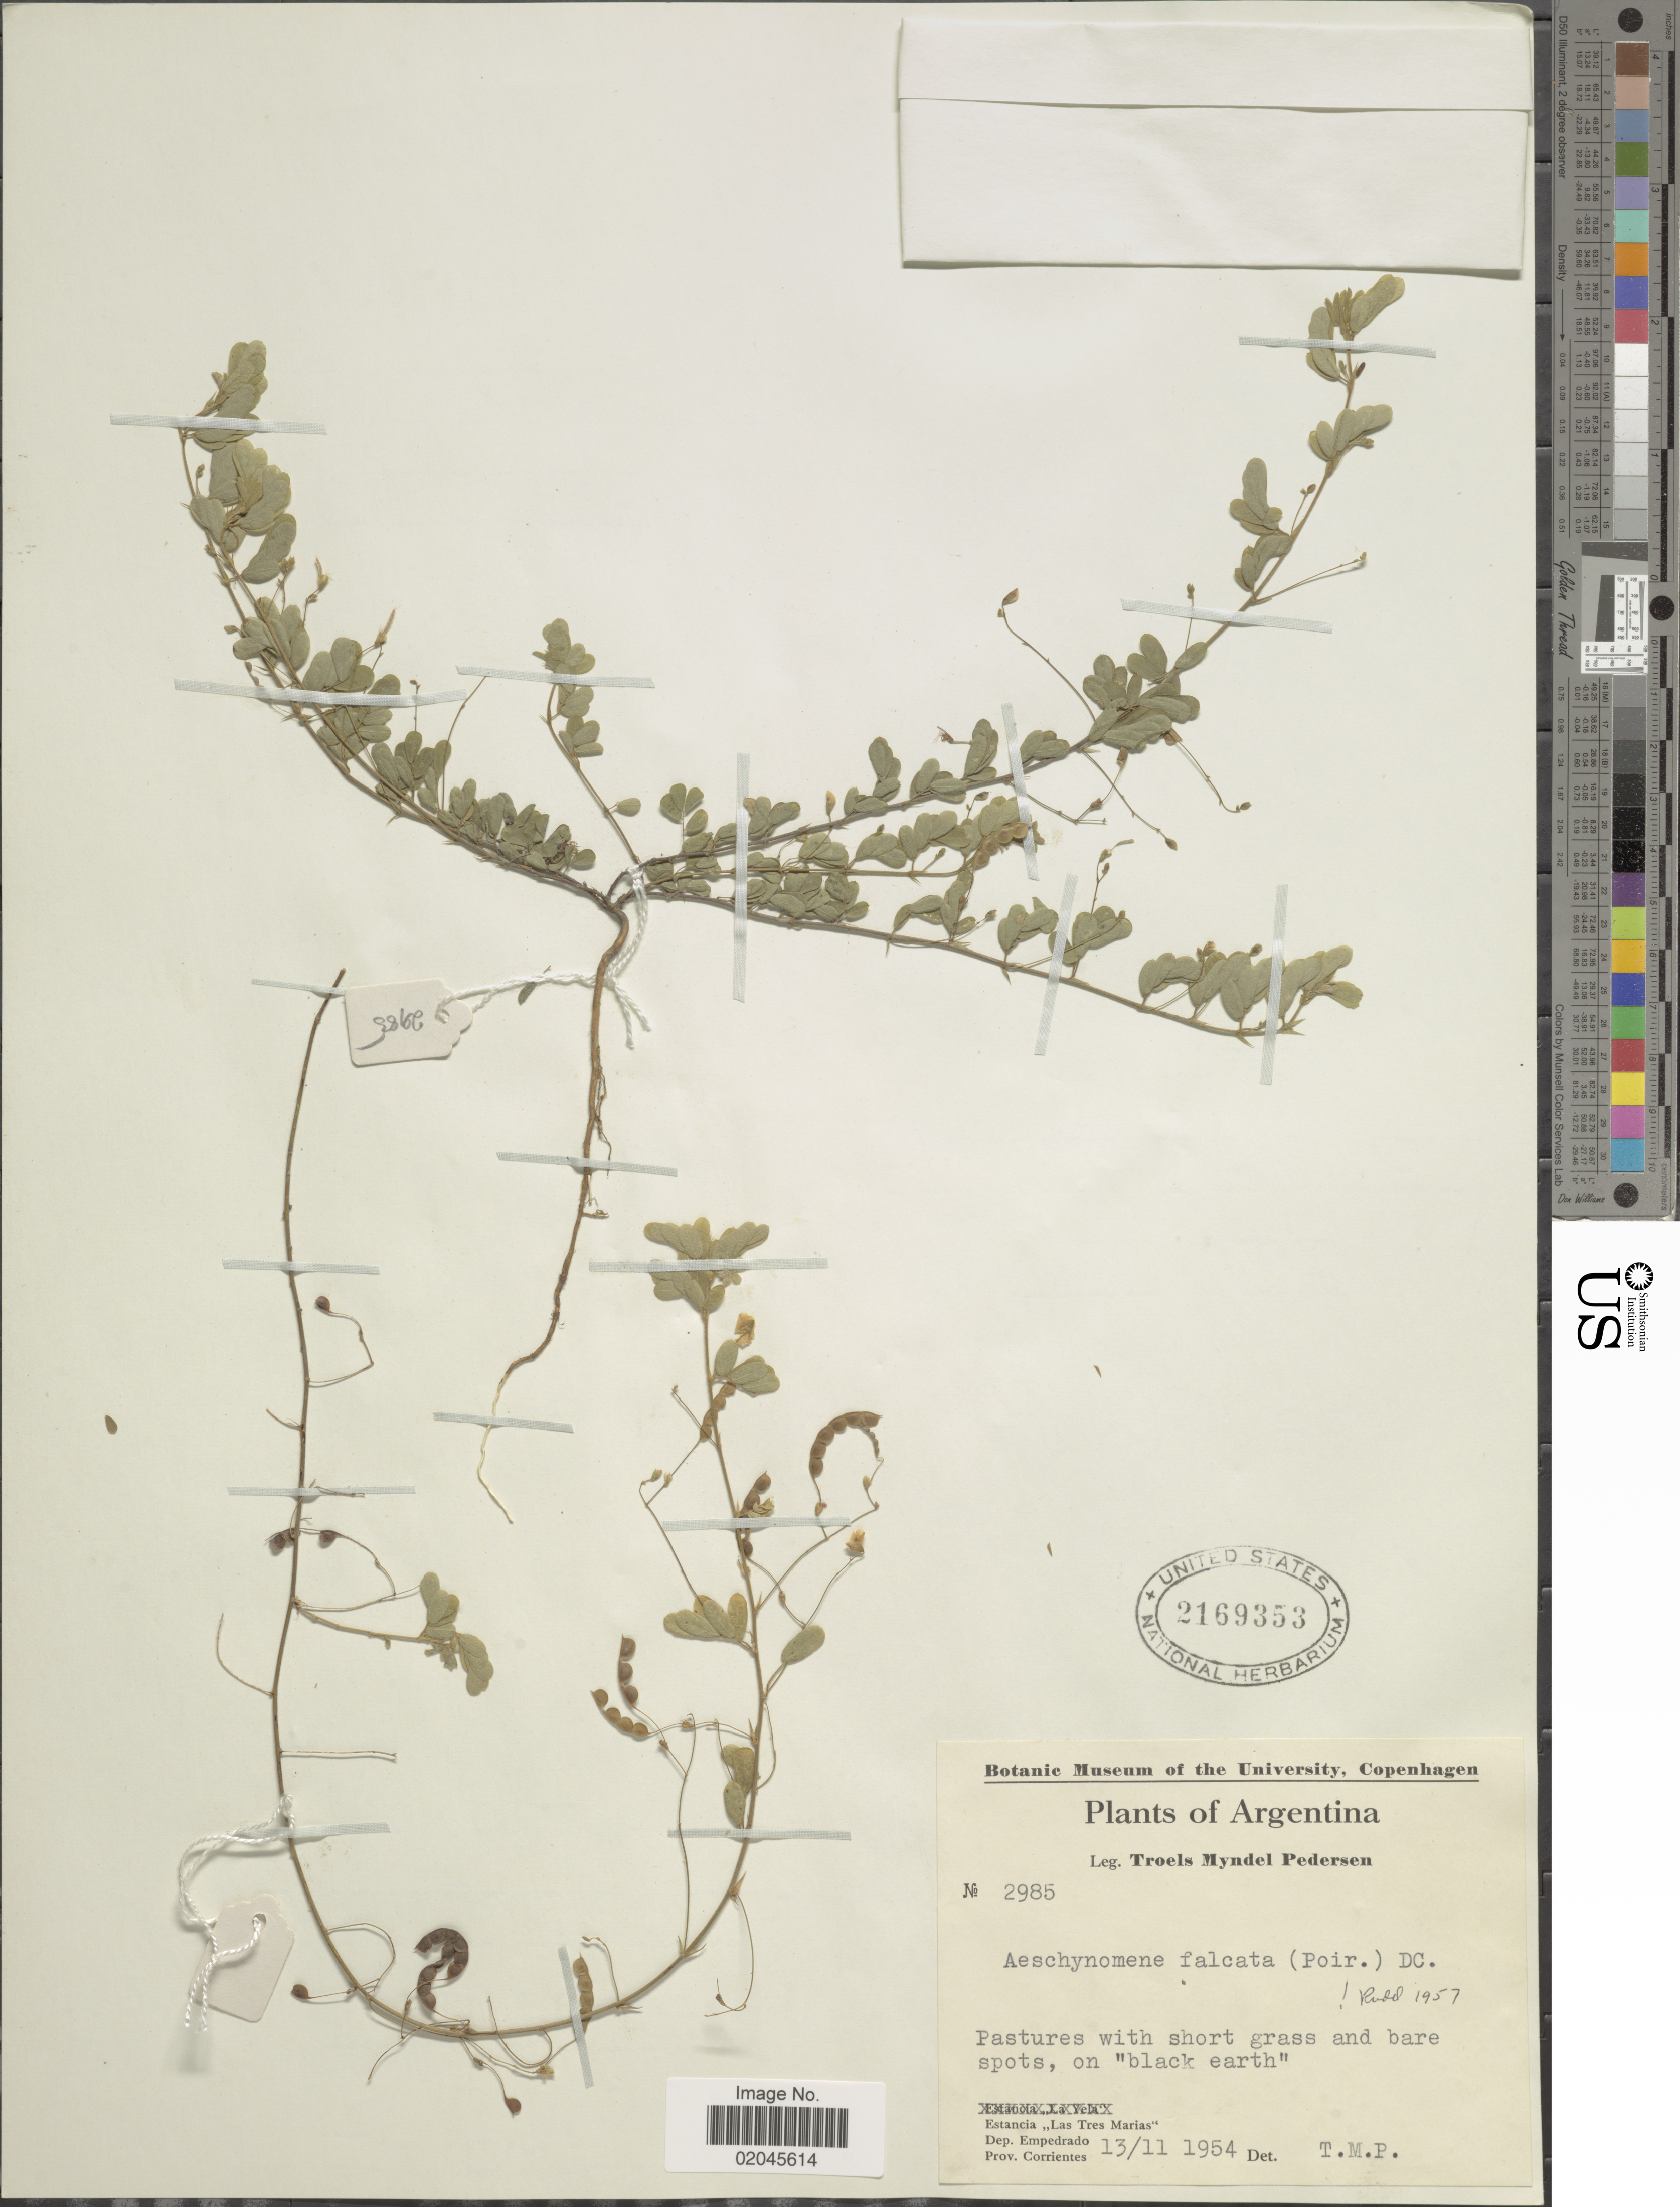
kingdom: Plantae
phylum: Tracheophyta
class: Magnoliopsida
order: Fabales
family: Fabaceae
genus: Aeschynomene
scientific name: Aeschynomene falcata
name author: (Poir.) DC.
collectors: T. Pederson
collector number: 2985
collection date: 1954-11-13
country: Argentina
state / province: Corrientes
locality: Estancia "Las Tres Marias", Dep. Empedrado, pastures with short grass and bare spots, on "black earth".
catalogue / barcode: US 2169353